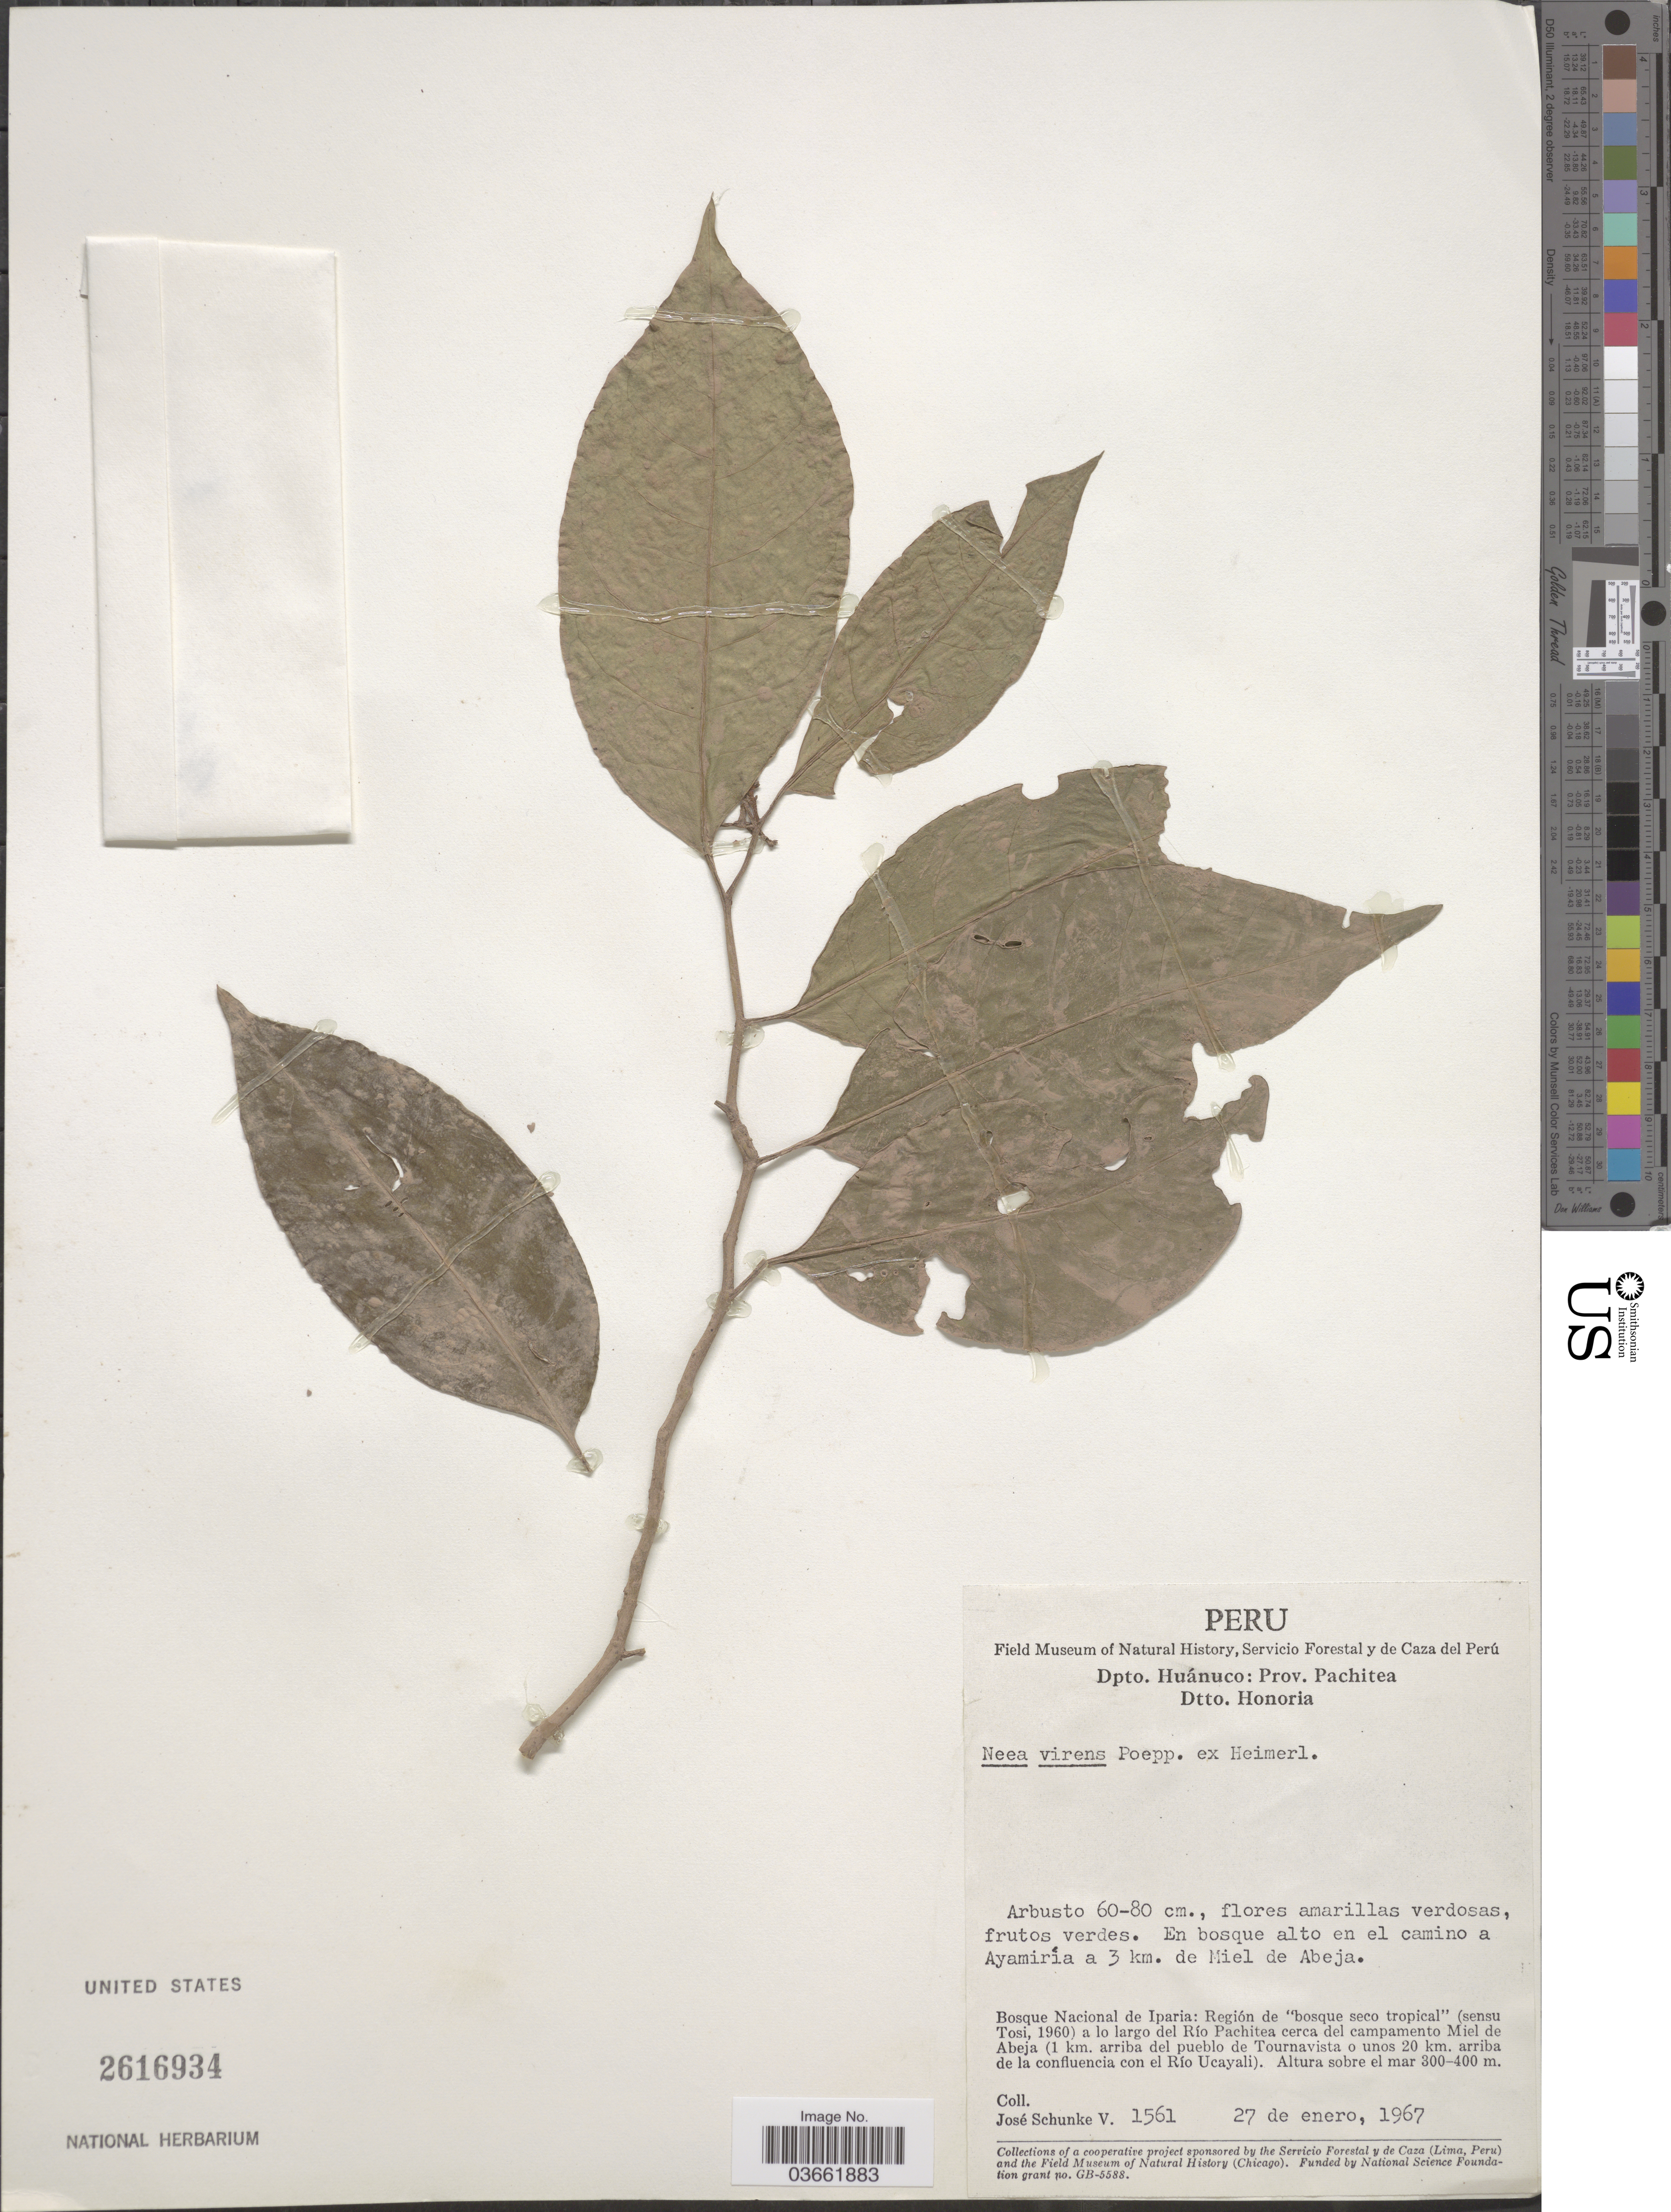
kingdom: Plantae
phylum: Tracheophyta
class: Magnoliopsida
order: Caryophyllales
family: Nyctaginaceae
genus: Neea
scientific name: Neea virens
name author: Poepp. ex Heimerl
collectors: J. Schunke Vigo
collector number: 1561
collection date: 1967-01-27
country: Peru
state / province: Huánuco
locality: Dpto. Huánuco: Prov. Pachitea. Dtto. Honoria. En el camino a Ayamiría a 3 km. de Miel de Abeja. Bosque Nacional de Iparia: Región de "bosque seco tropical" (sensu Tosi, 1960) a lo largo del Río Pachitea cerca del campamento Miel de Abeja (1 km. arriba del pueblo de Tournaivista o unos 20 km. arriba de la confluencia con el Río Ucayali).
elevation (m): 300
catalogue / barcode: US 2616934